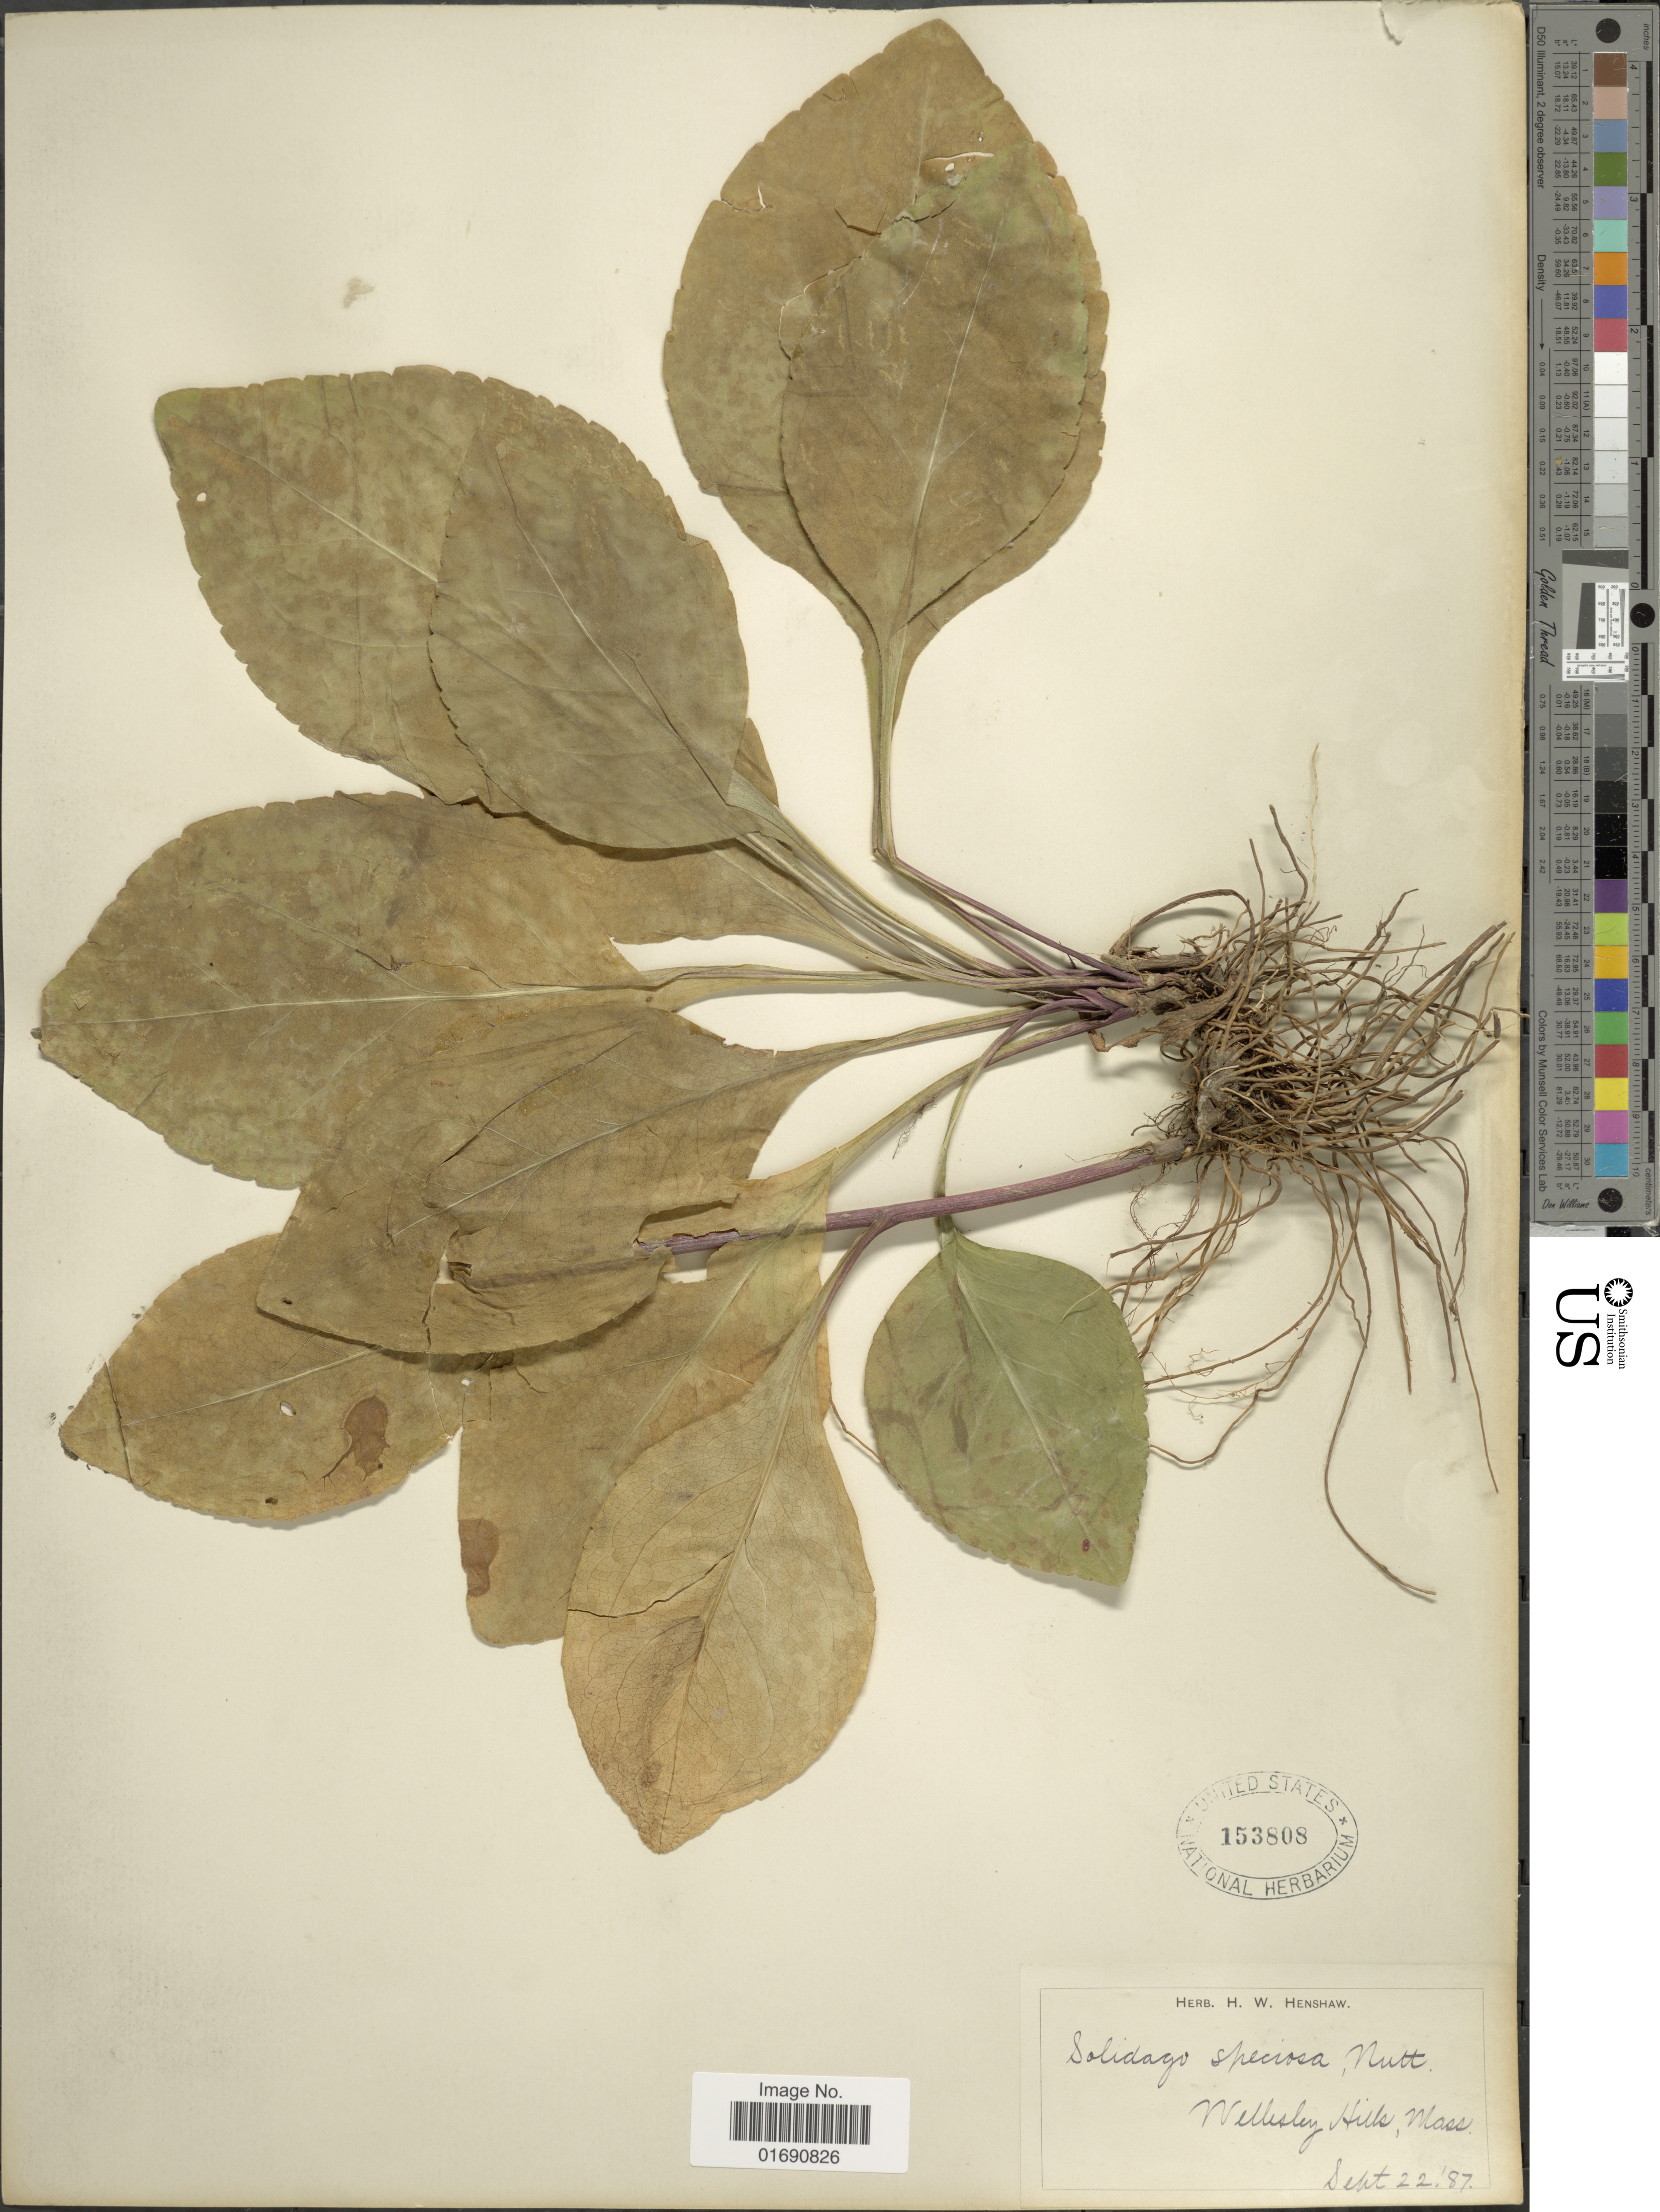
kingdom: Plantae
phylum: Tracheophyta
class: Magnoliopsida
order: Asterales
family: Asteraceae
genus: Solidago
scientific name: Solidago speciosa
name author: Nutt.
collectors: ex herb. H. W. Henshaw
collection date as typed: Transcribed d/m/y: 22/9/87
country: United States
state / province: Massachusetts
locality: Wellesley Hills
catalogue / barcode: US 153808